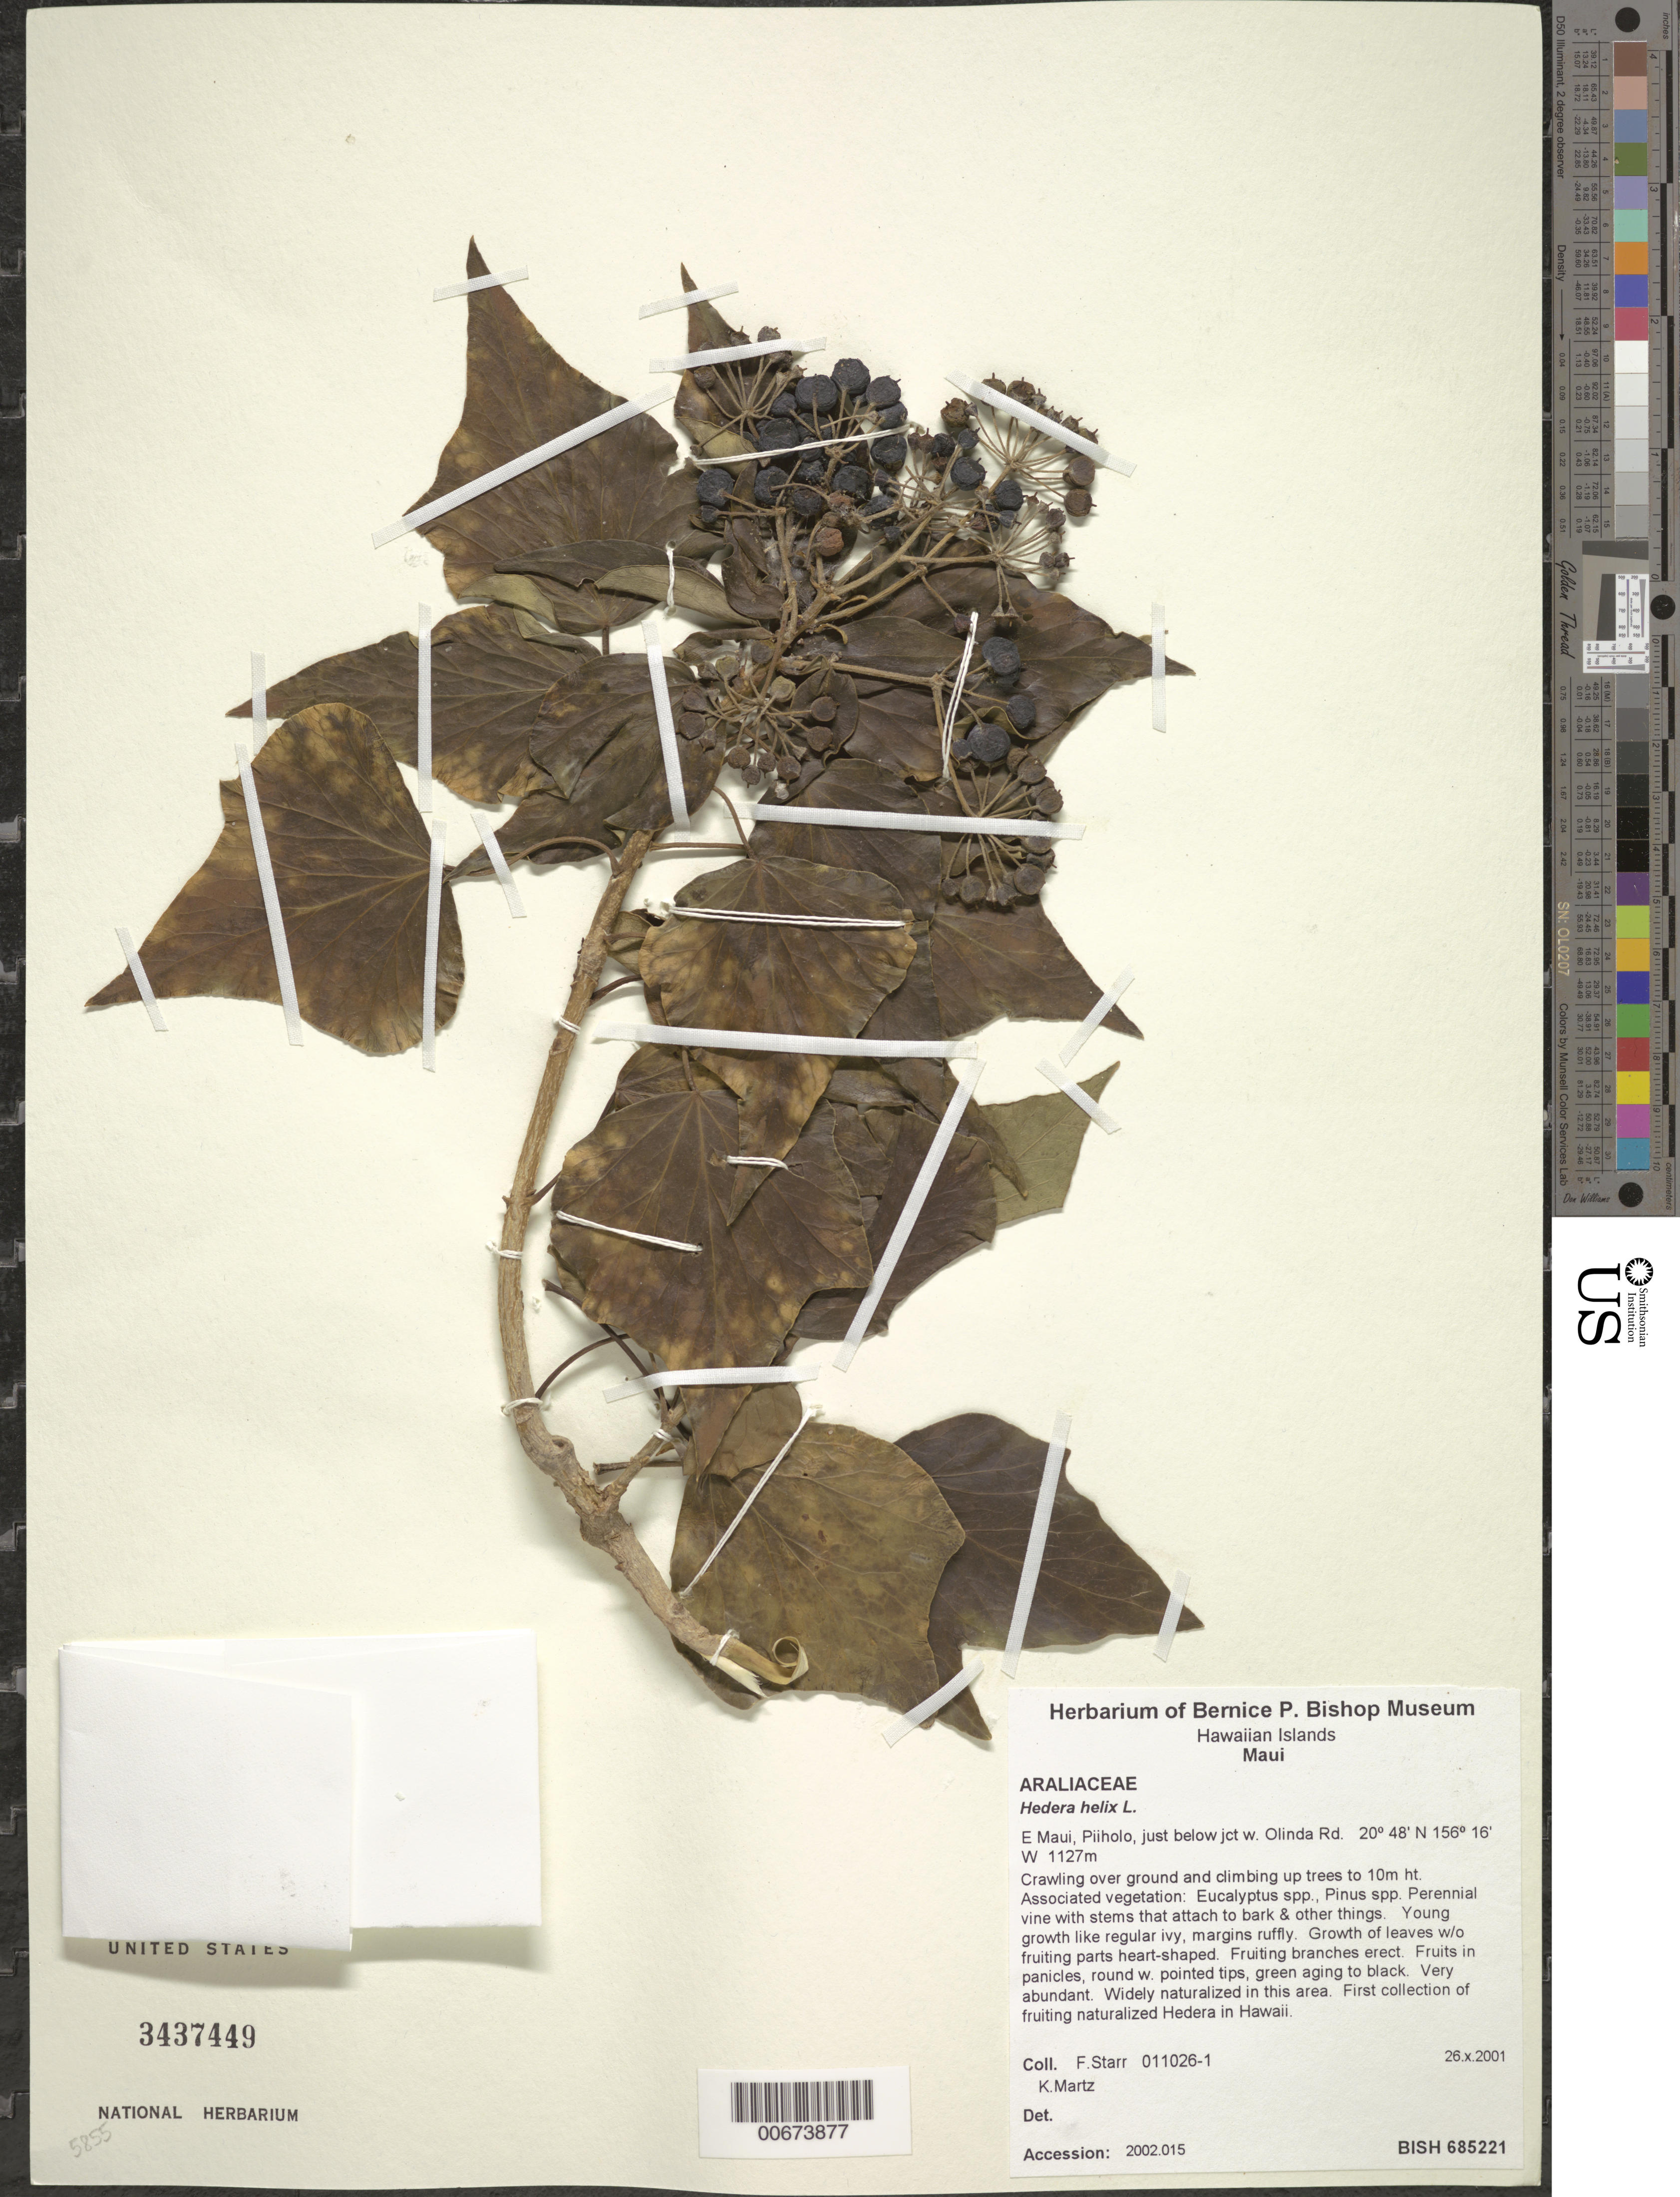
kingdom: Plantae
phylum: Tracheophyta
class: Magnoliopsida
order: Apiales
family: Araliaceae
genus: Hedera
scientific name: Hedera helix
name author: L.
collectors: F. Starr & K. Martz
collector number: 011026-1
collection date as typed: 26 Oct 2001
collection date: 2001-10-26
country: United States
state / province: Hawaii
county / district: Maui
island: Maui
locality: E Maui, Piiholo, just below jct w. Olinda Rd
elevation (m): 1127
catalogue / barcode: US 3437449